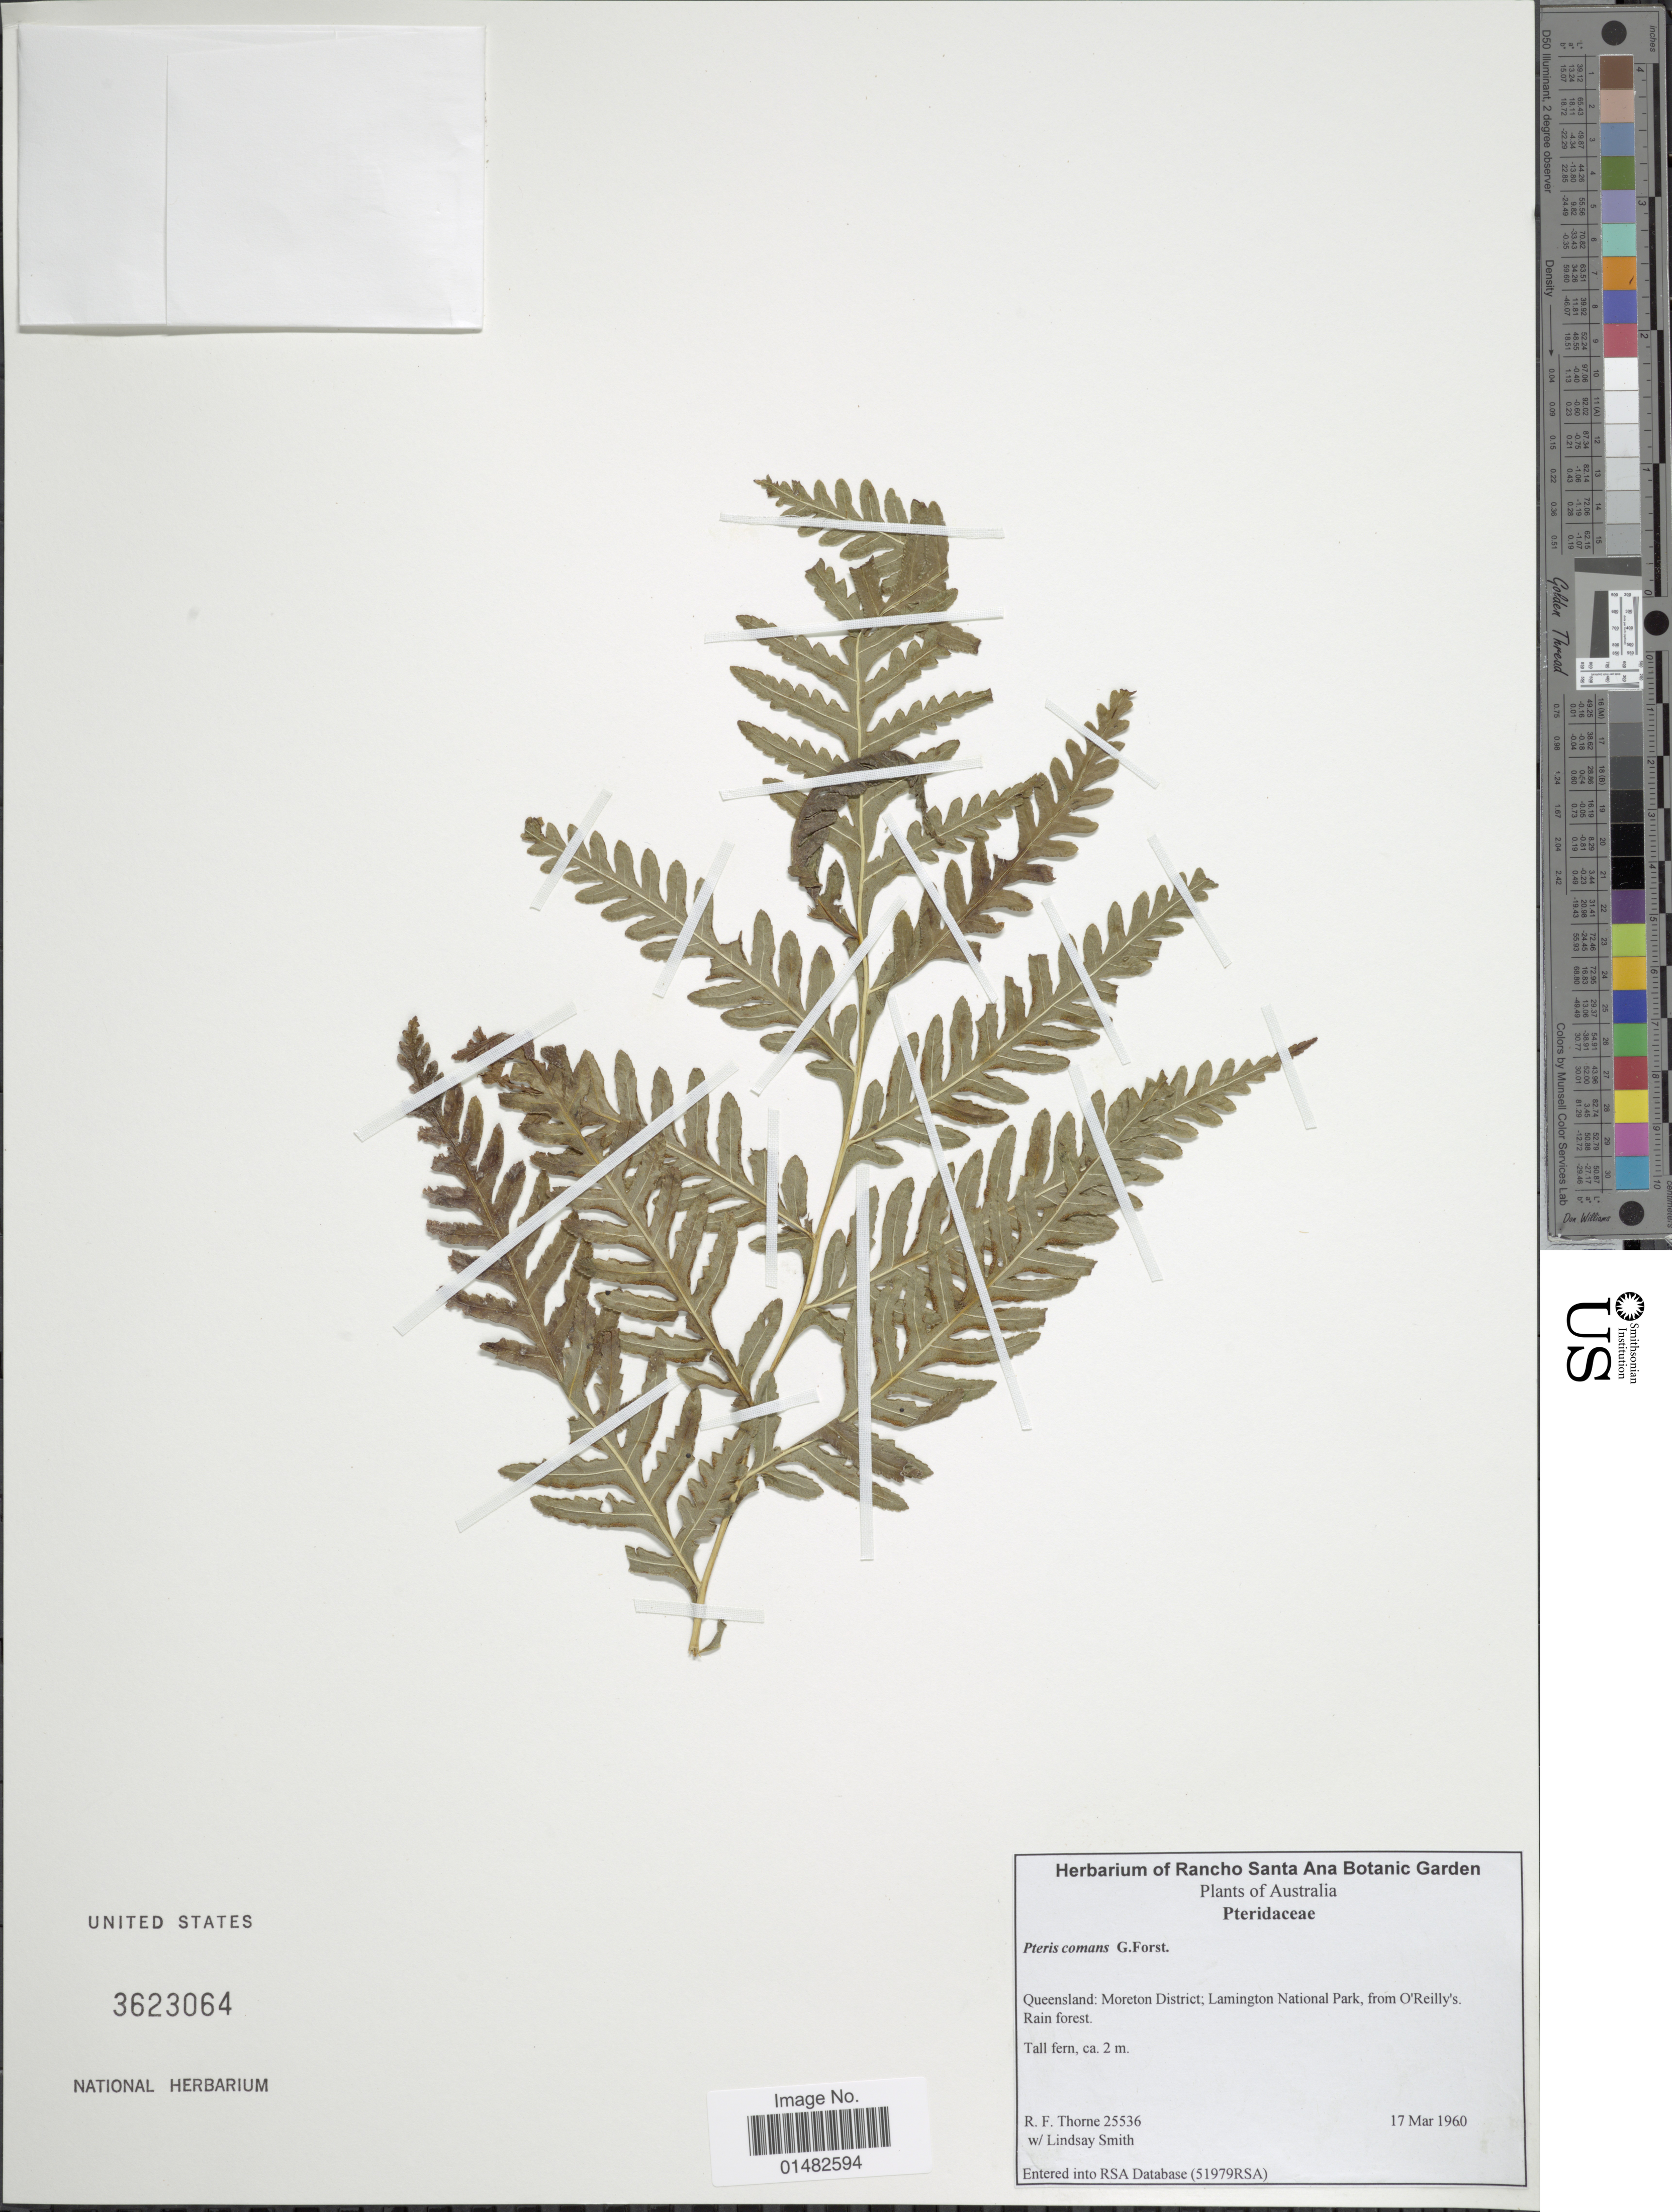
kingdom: Plantae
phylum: Tracheophyta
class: Polypodiopsida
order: Polypodiales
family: Pteridaceae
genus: Pteris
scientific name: Pteris comans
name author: G. Forst.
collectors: R. F. Thorne & L. Smith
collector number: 25536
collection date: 1960-03-17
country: Australia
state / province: Queensland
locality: Queensland: Moreton District, Lamington National Park, from O'Reilly's Rain Forest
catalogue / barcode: US 3623064